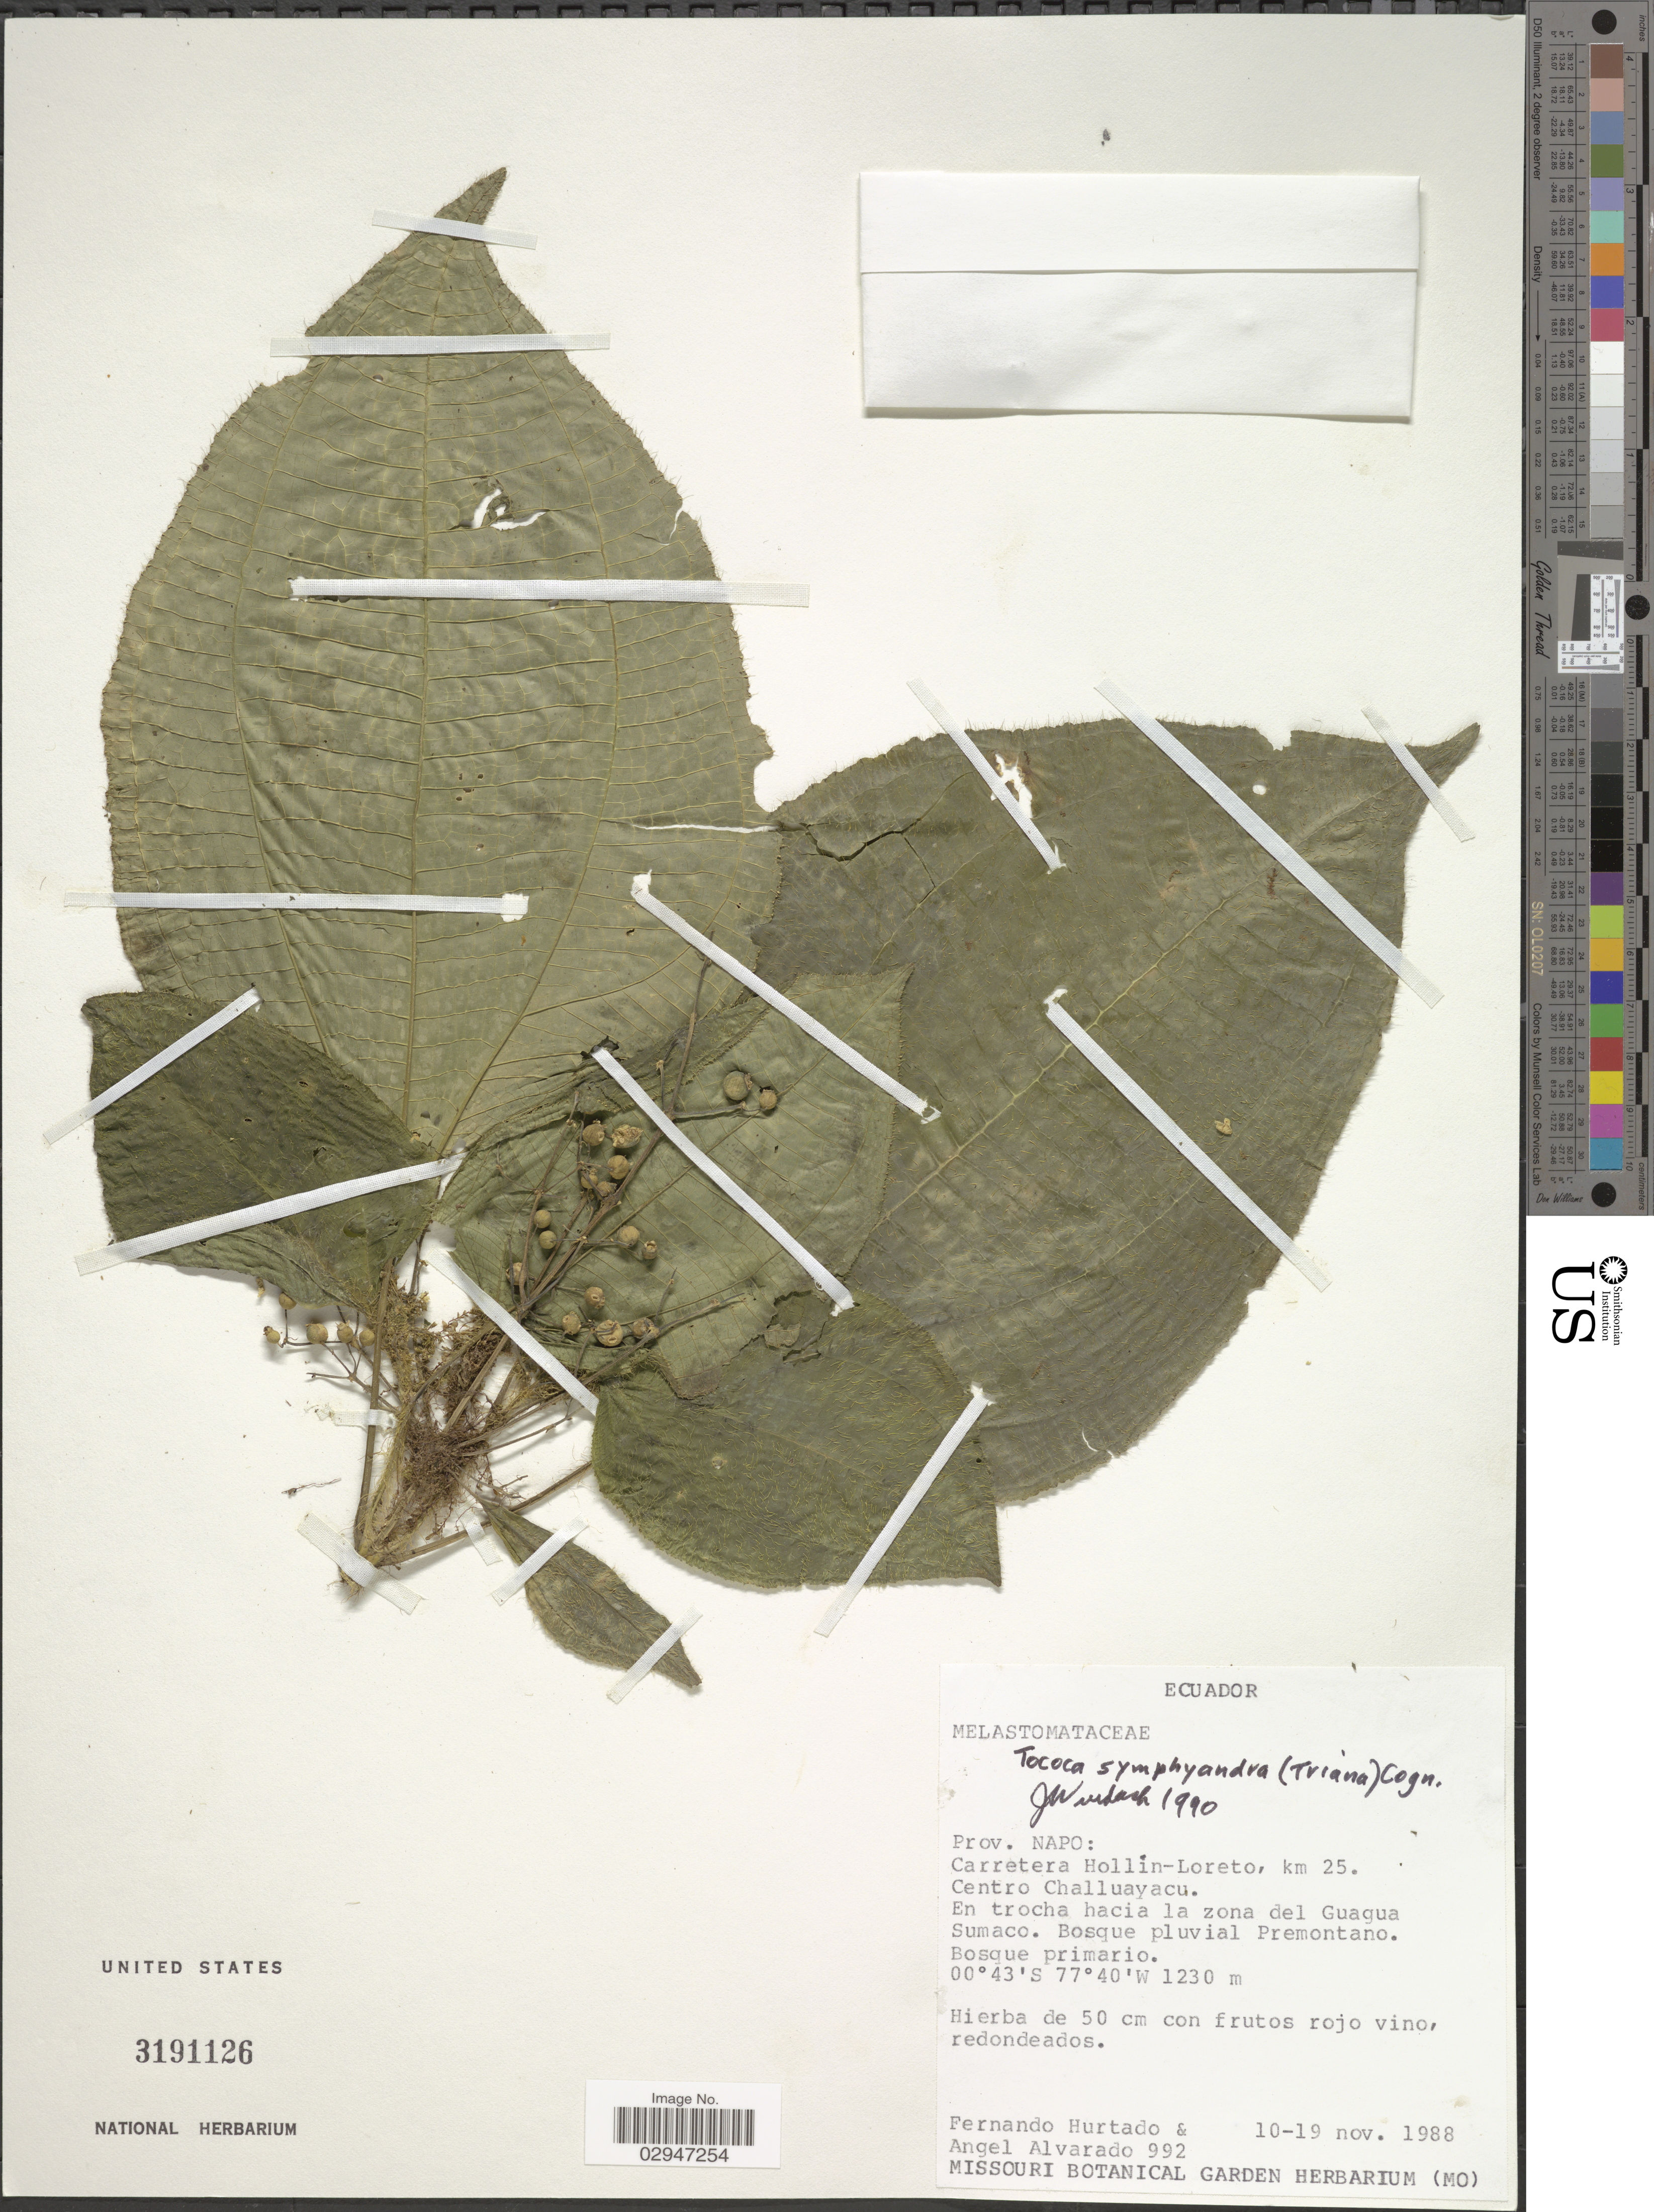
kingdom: Plantae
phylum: Tracheophyta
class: Magnoliopsida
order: Myrtales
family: Melastomataceae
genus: Tococa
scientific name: Tococa symphyandra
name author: (Triana) Cogn.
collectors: F. Hurtado & A. Alvarado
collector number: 992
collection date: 1988-11-10/1988-11-19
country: Ecuador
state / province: Napo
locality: Carretera Hollín-Loreto, km 25. Centro Challuayacu. En trocha hacia la zona del Guagua Sumaco.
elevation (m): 1230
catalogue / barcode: US 3191126